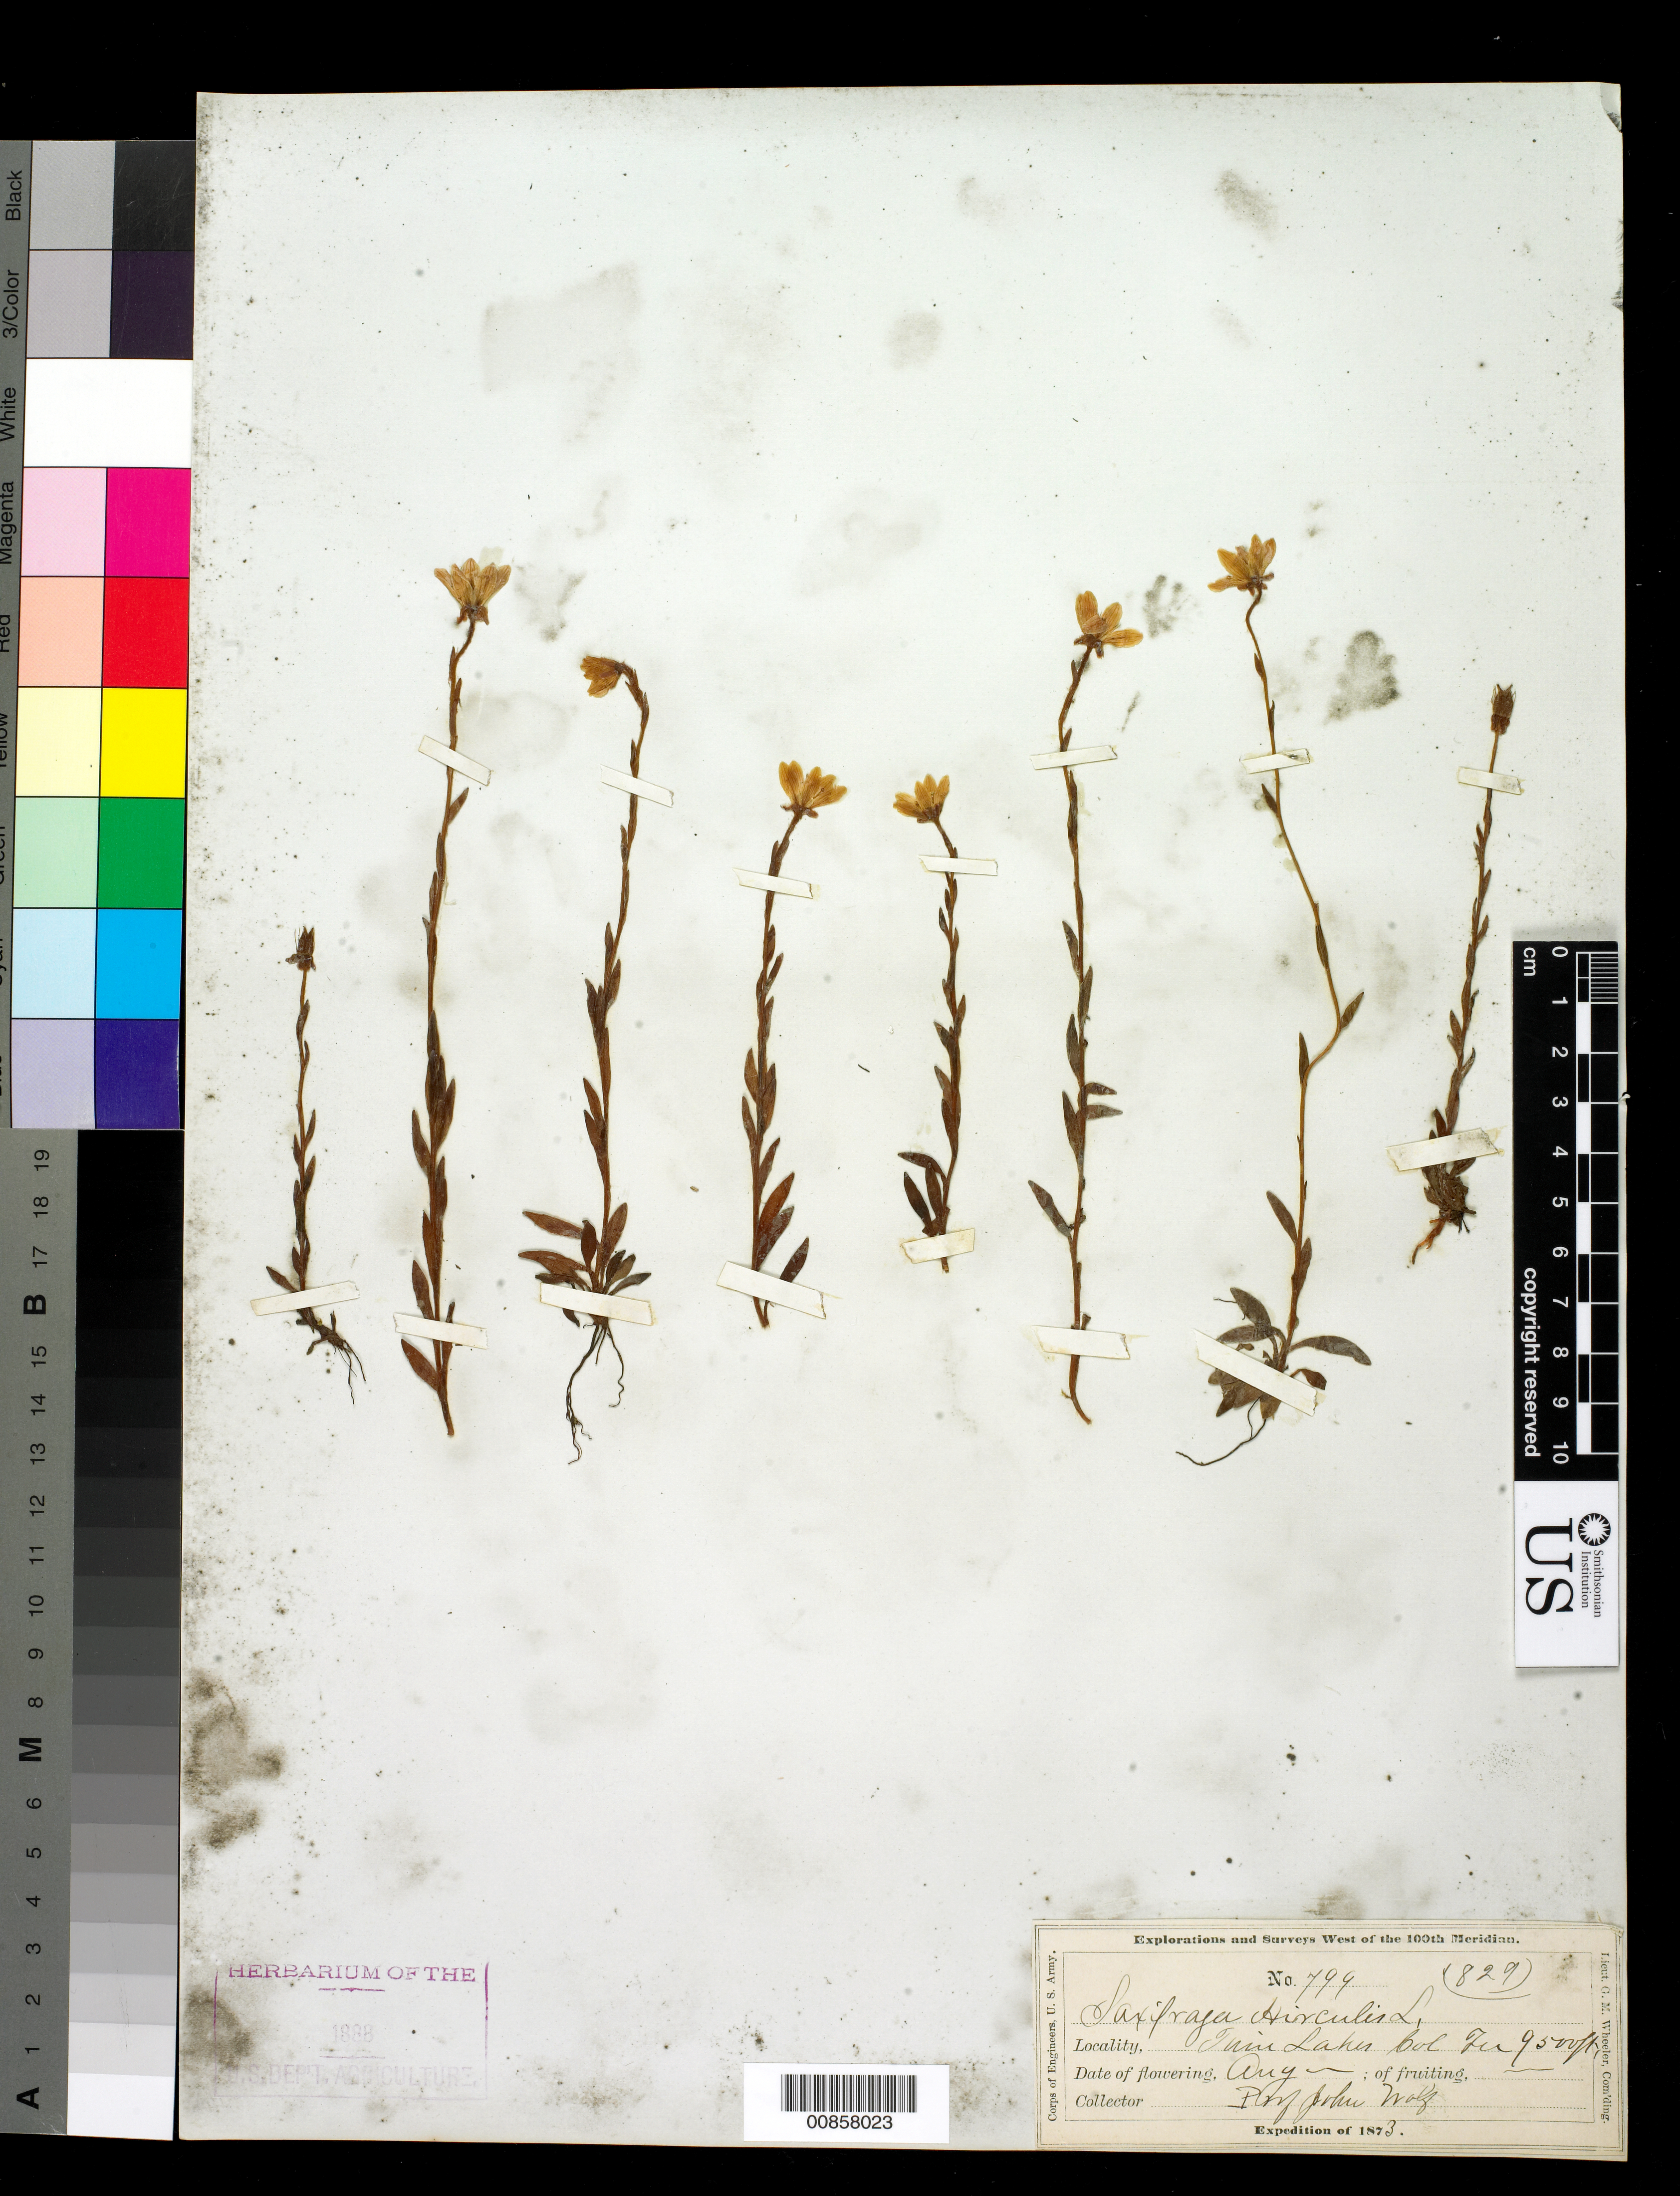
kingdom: Plantae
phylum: Tracheophyta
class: Magnoliopsida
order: Saxifragales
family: Saxifragaceae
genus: Saxifraga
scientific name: Saxifraga hirculus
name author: L.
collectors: J. Wolf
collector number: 799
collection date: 1873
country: United States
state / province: Colorado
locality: Twin Lakes, Col Ter.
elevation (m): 2896